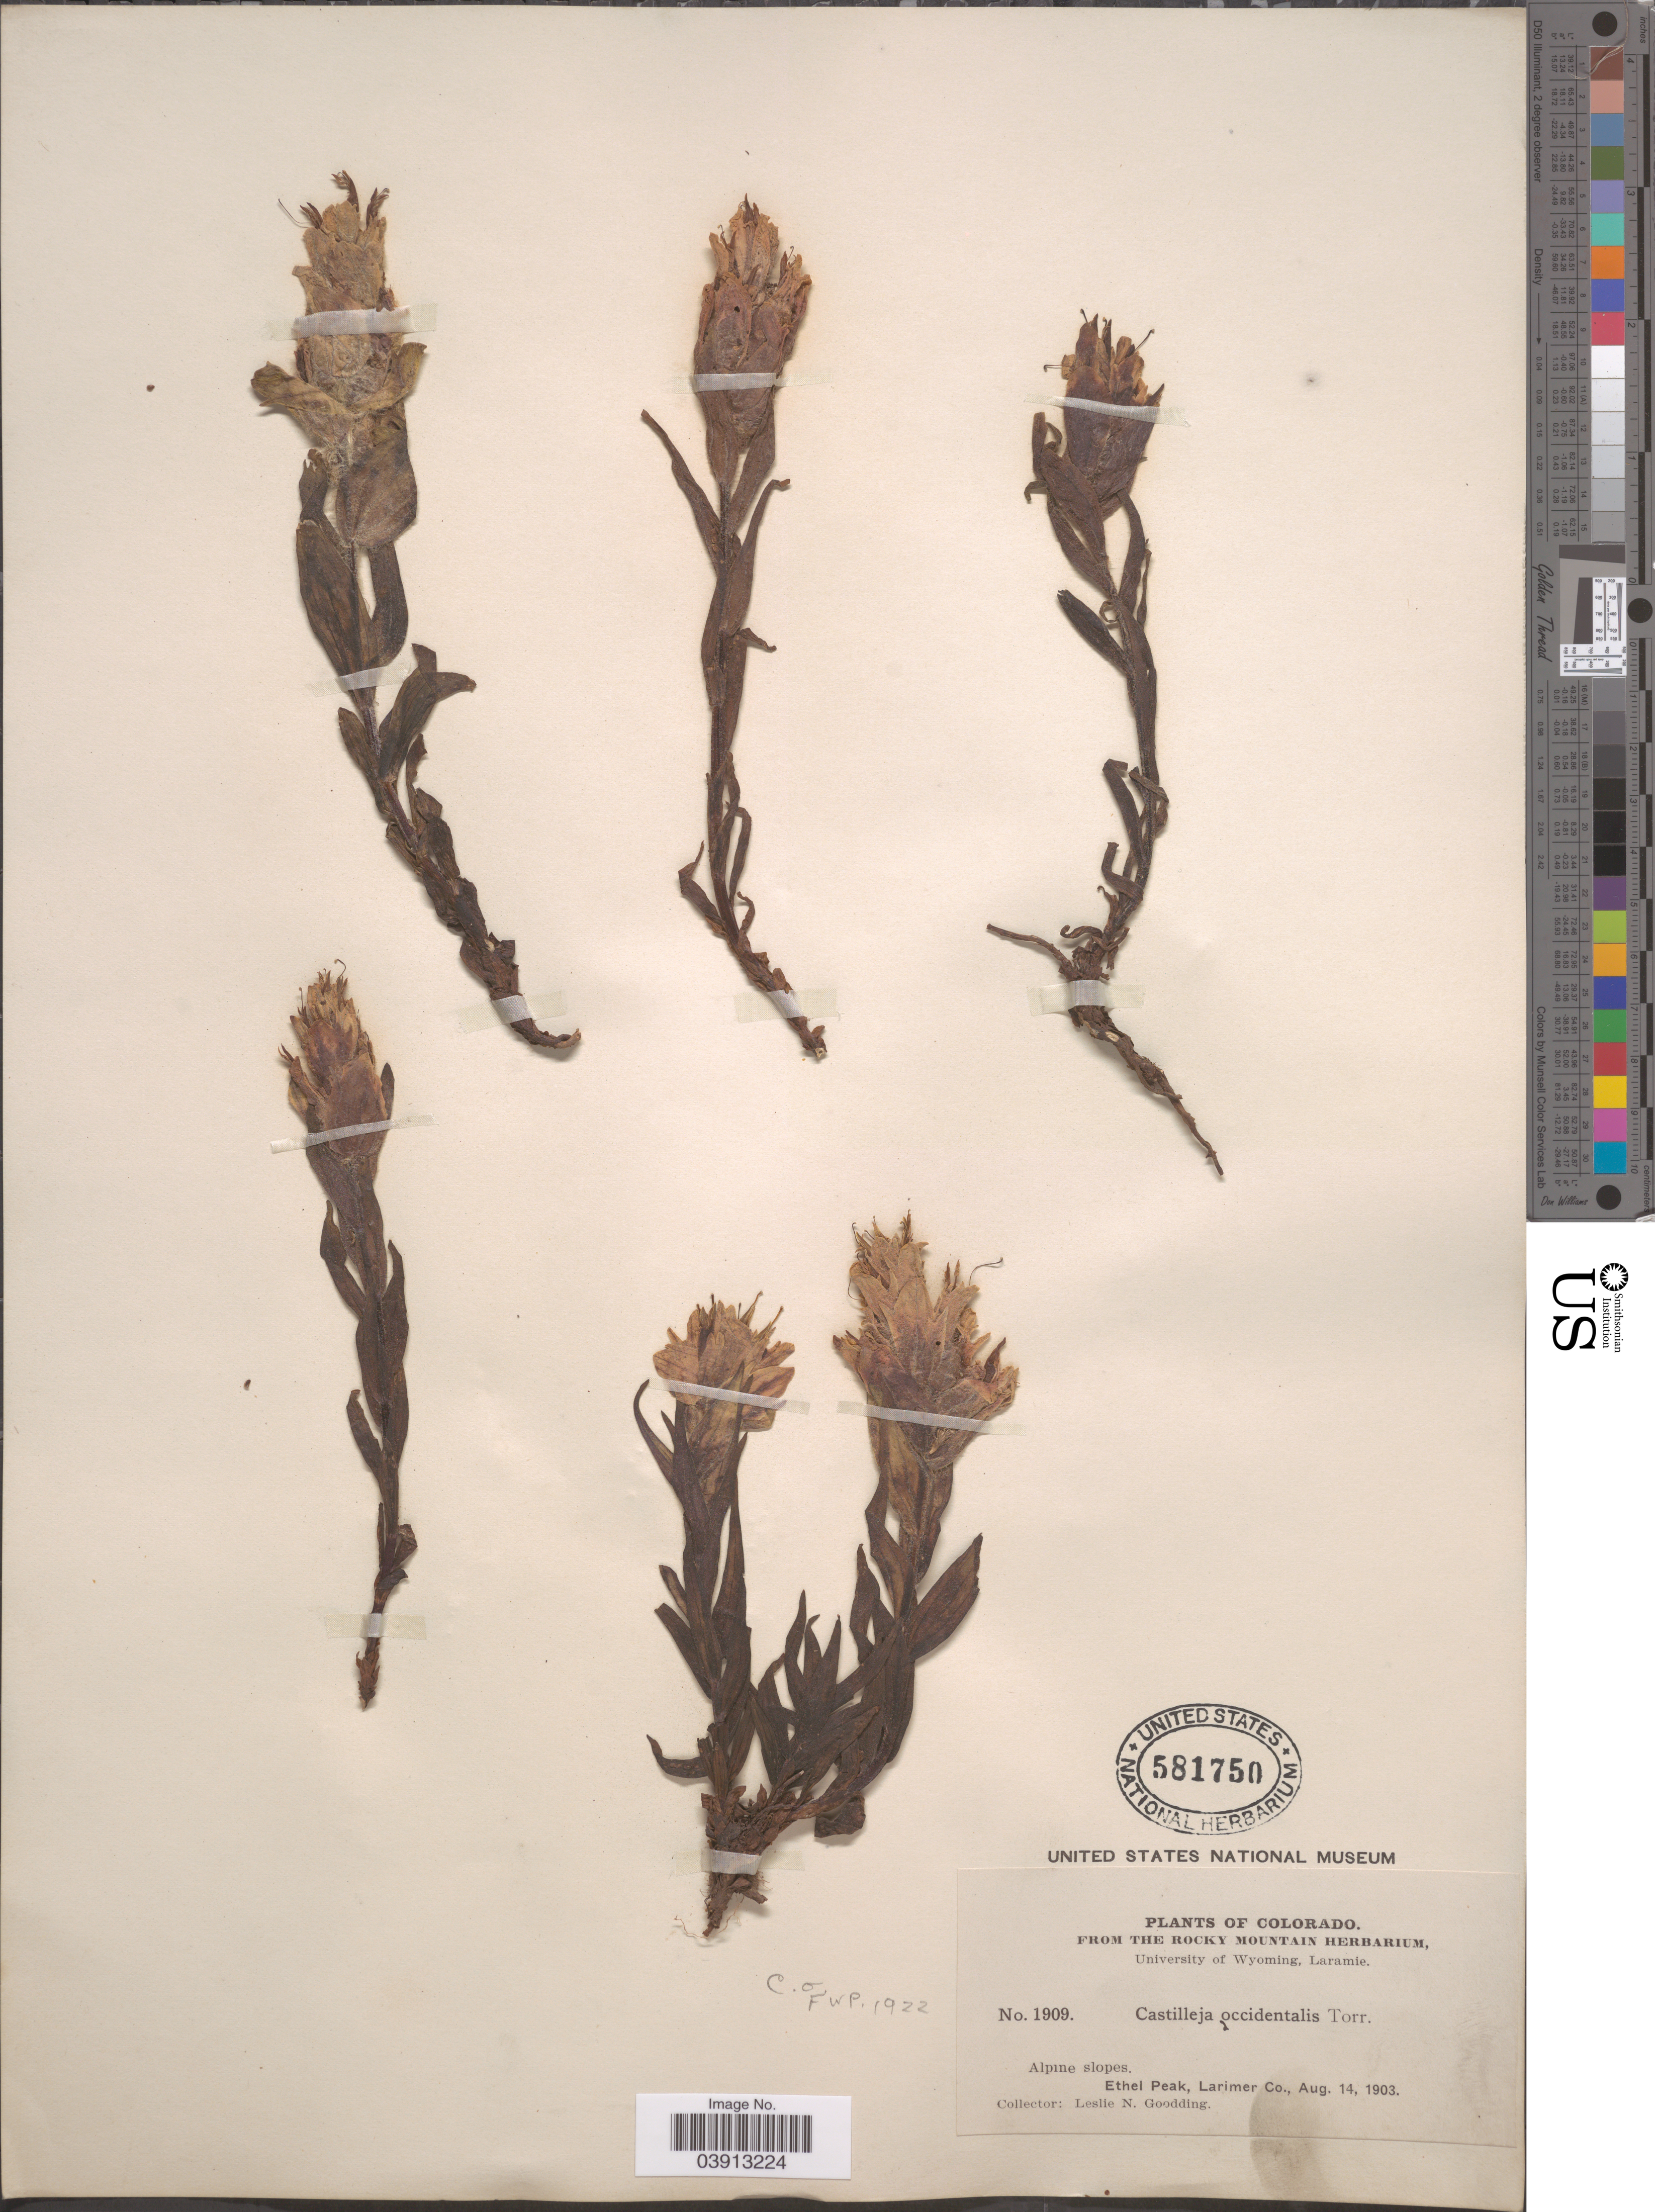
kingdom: Plantae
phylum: Tracheophyta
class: Magnoliopsida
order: Lamiales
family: Orobanchaceae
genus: Castilleja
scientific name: Castilleja occidentalis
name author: Torr.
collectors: L. N. Goodding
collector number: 1909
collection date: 1903-08-14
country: United States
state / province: Colorado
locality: Alpine slopes. Ethel Peak, Larimer Co.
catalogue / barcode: US 581750